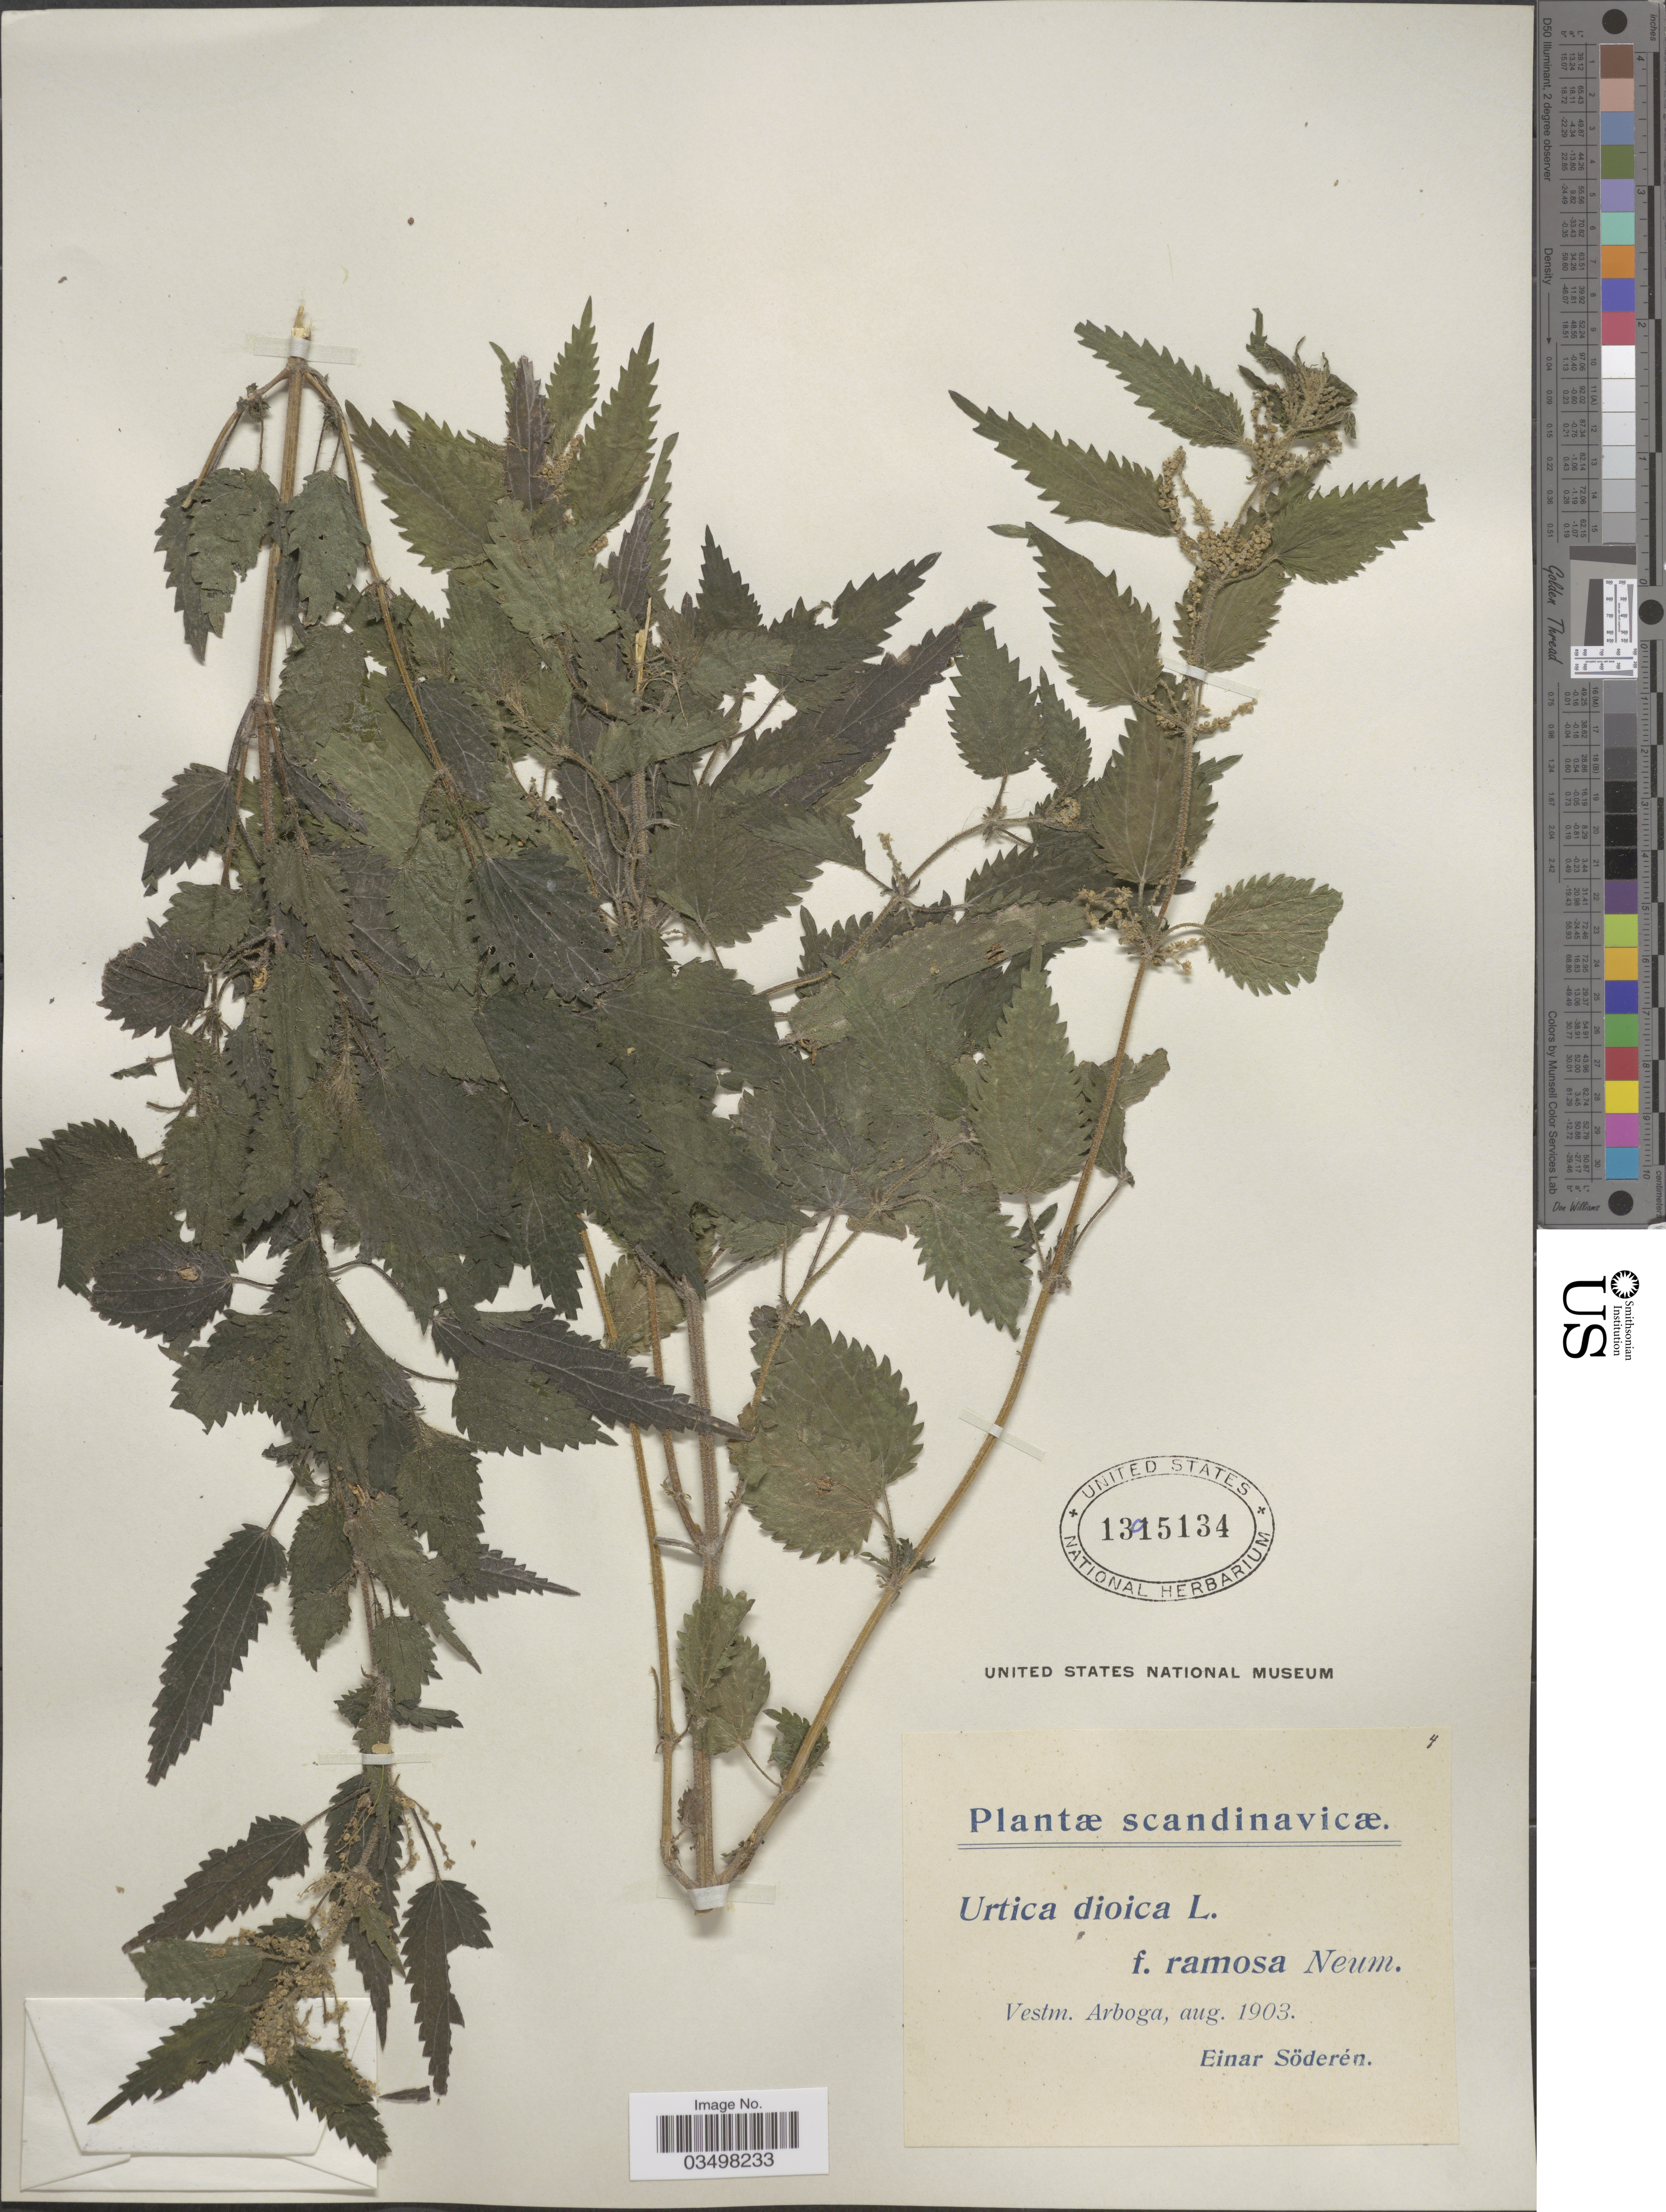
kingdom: Plantae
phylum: Tracheophyta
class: Magnoliopsida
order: Rosales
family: Urticaceae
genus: Urtica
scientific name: Urtica dioica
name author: L.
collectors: E. Soderén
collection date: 1903-08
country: Sweden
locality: Scandinavicæ. Vestm. Arboga.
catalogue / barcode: US 1395134